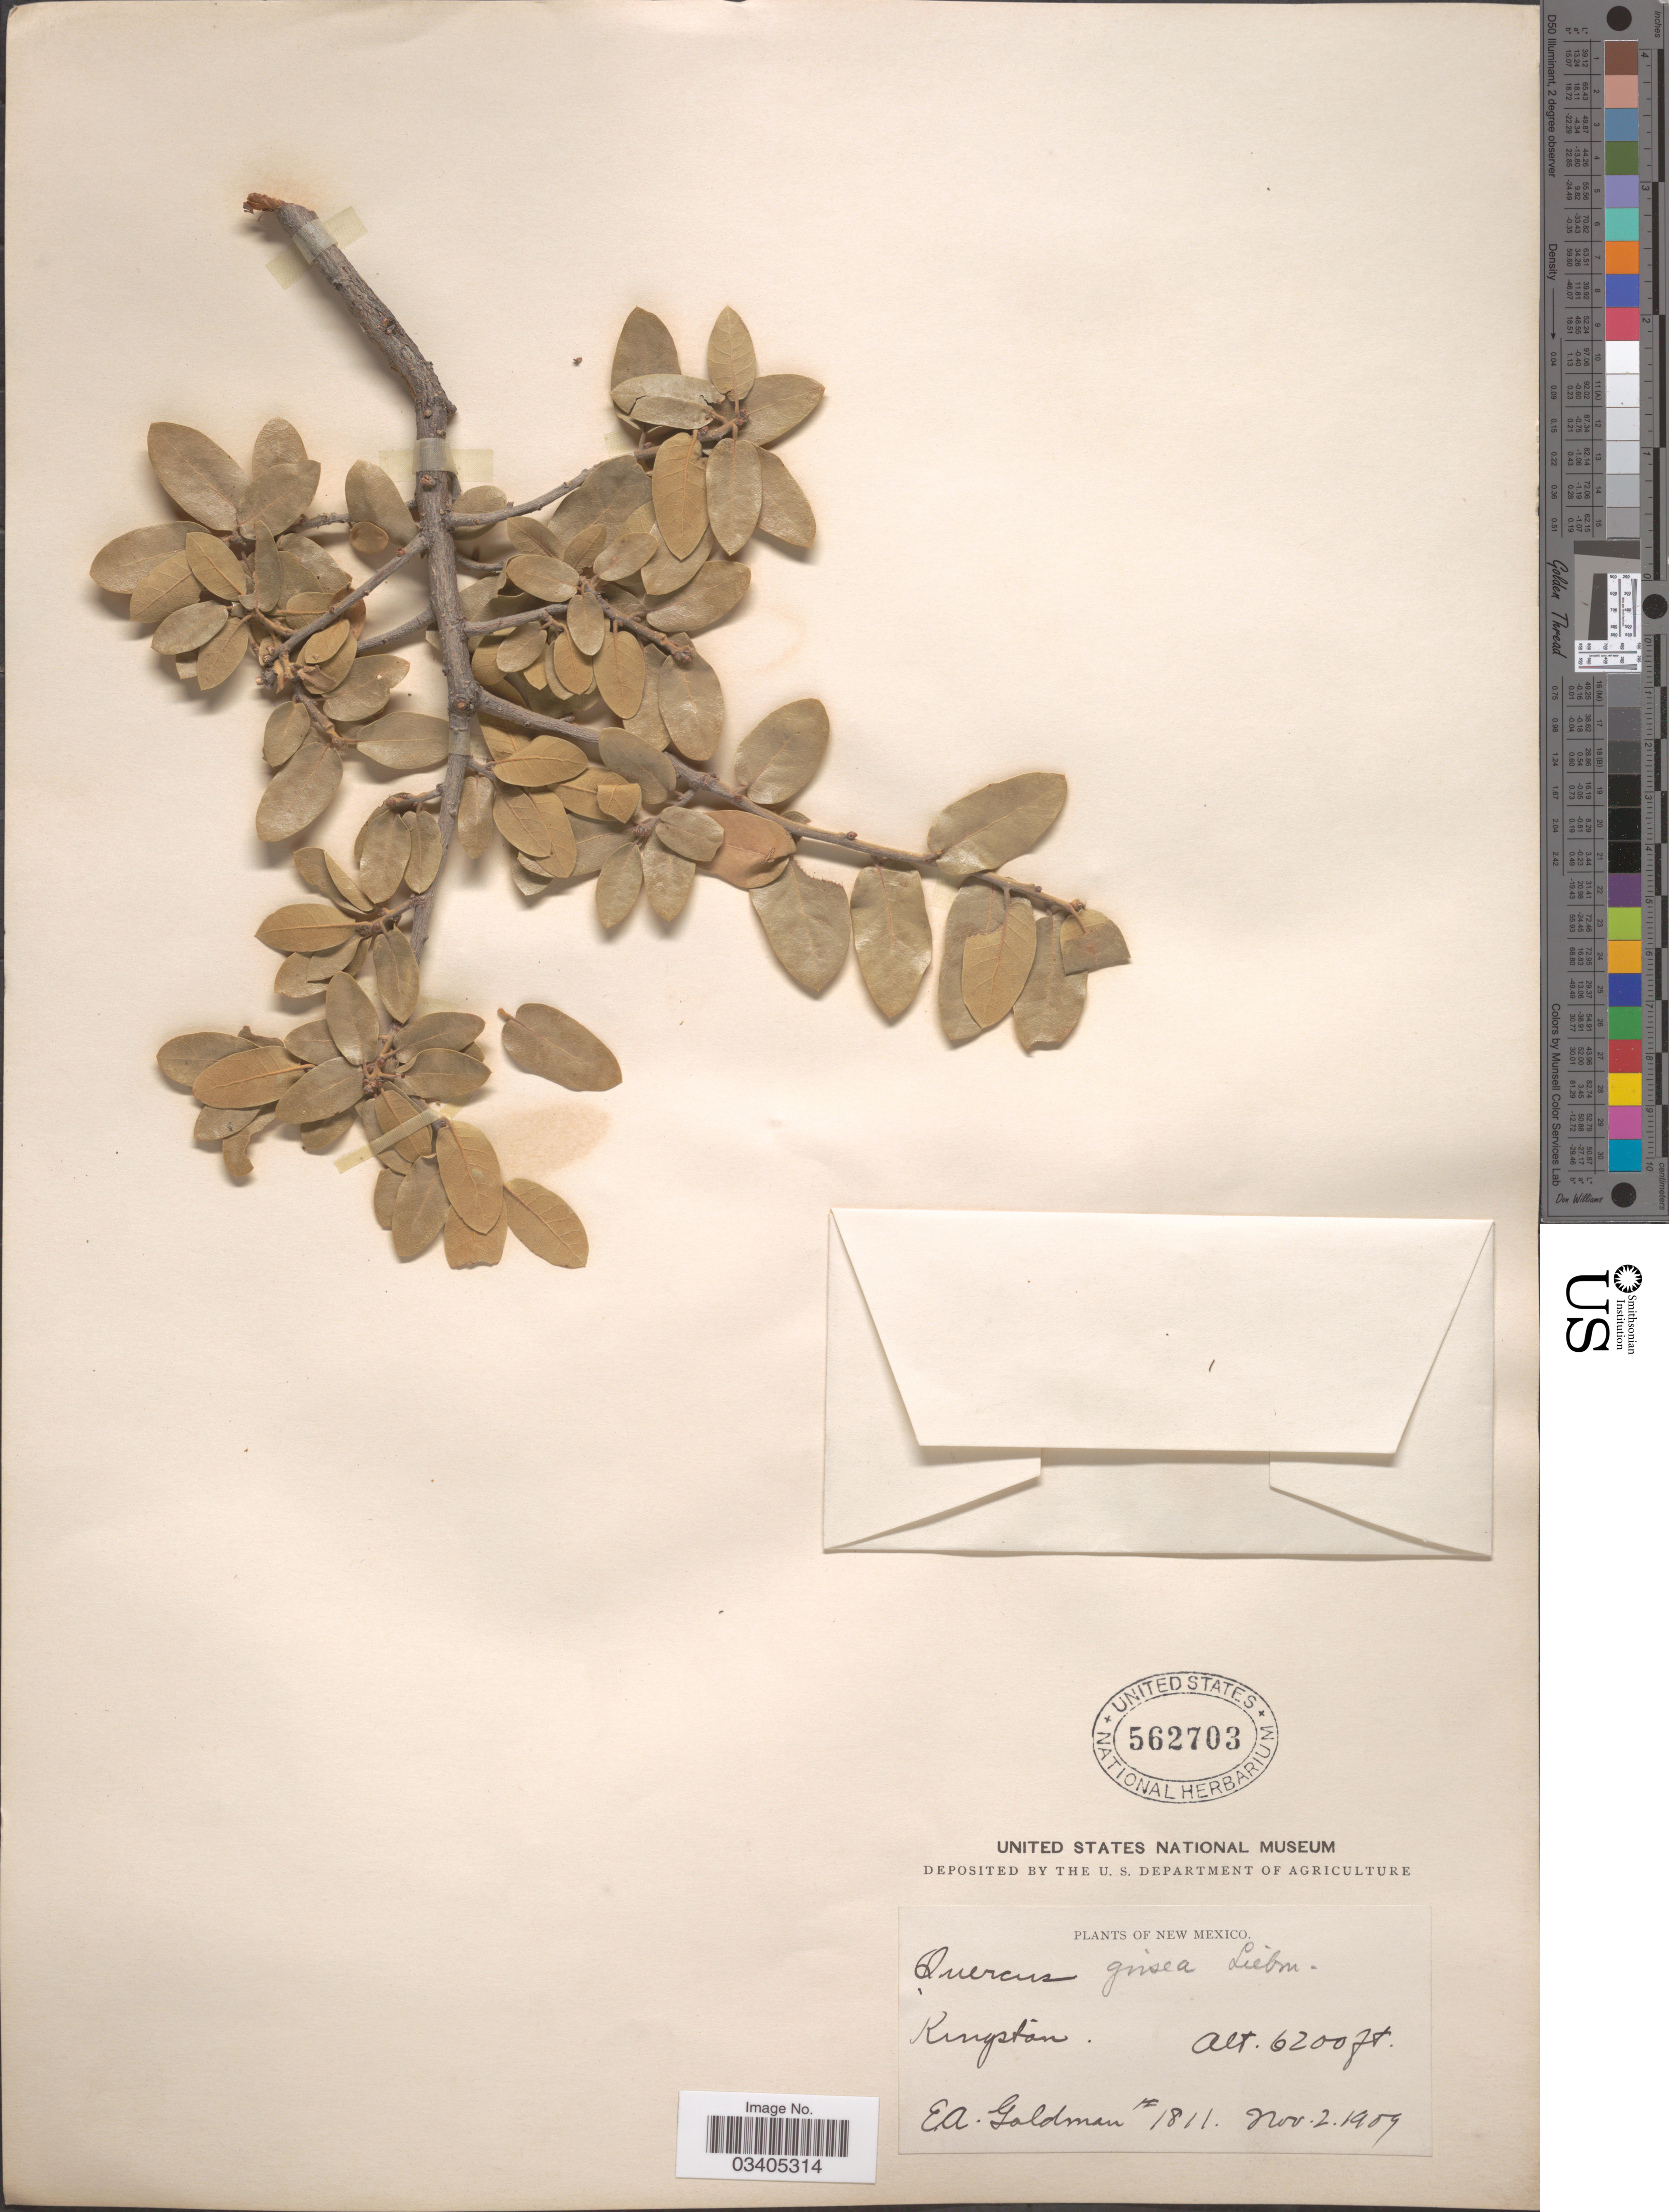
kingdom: Plantae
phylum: Tracheophyta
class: Magnoliopsida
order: Fagales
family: Fagaceae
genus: Quercus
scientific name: Quercus grisea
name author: Liebm.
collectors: E. A. Goldman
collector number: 1811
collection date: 1909-11-02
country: United States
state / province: New Mexico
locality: Kingston.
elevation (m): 1890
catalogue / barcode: US 562703